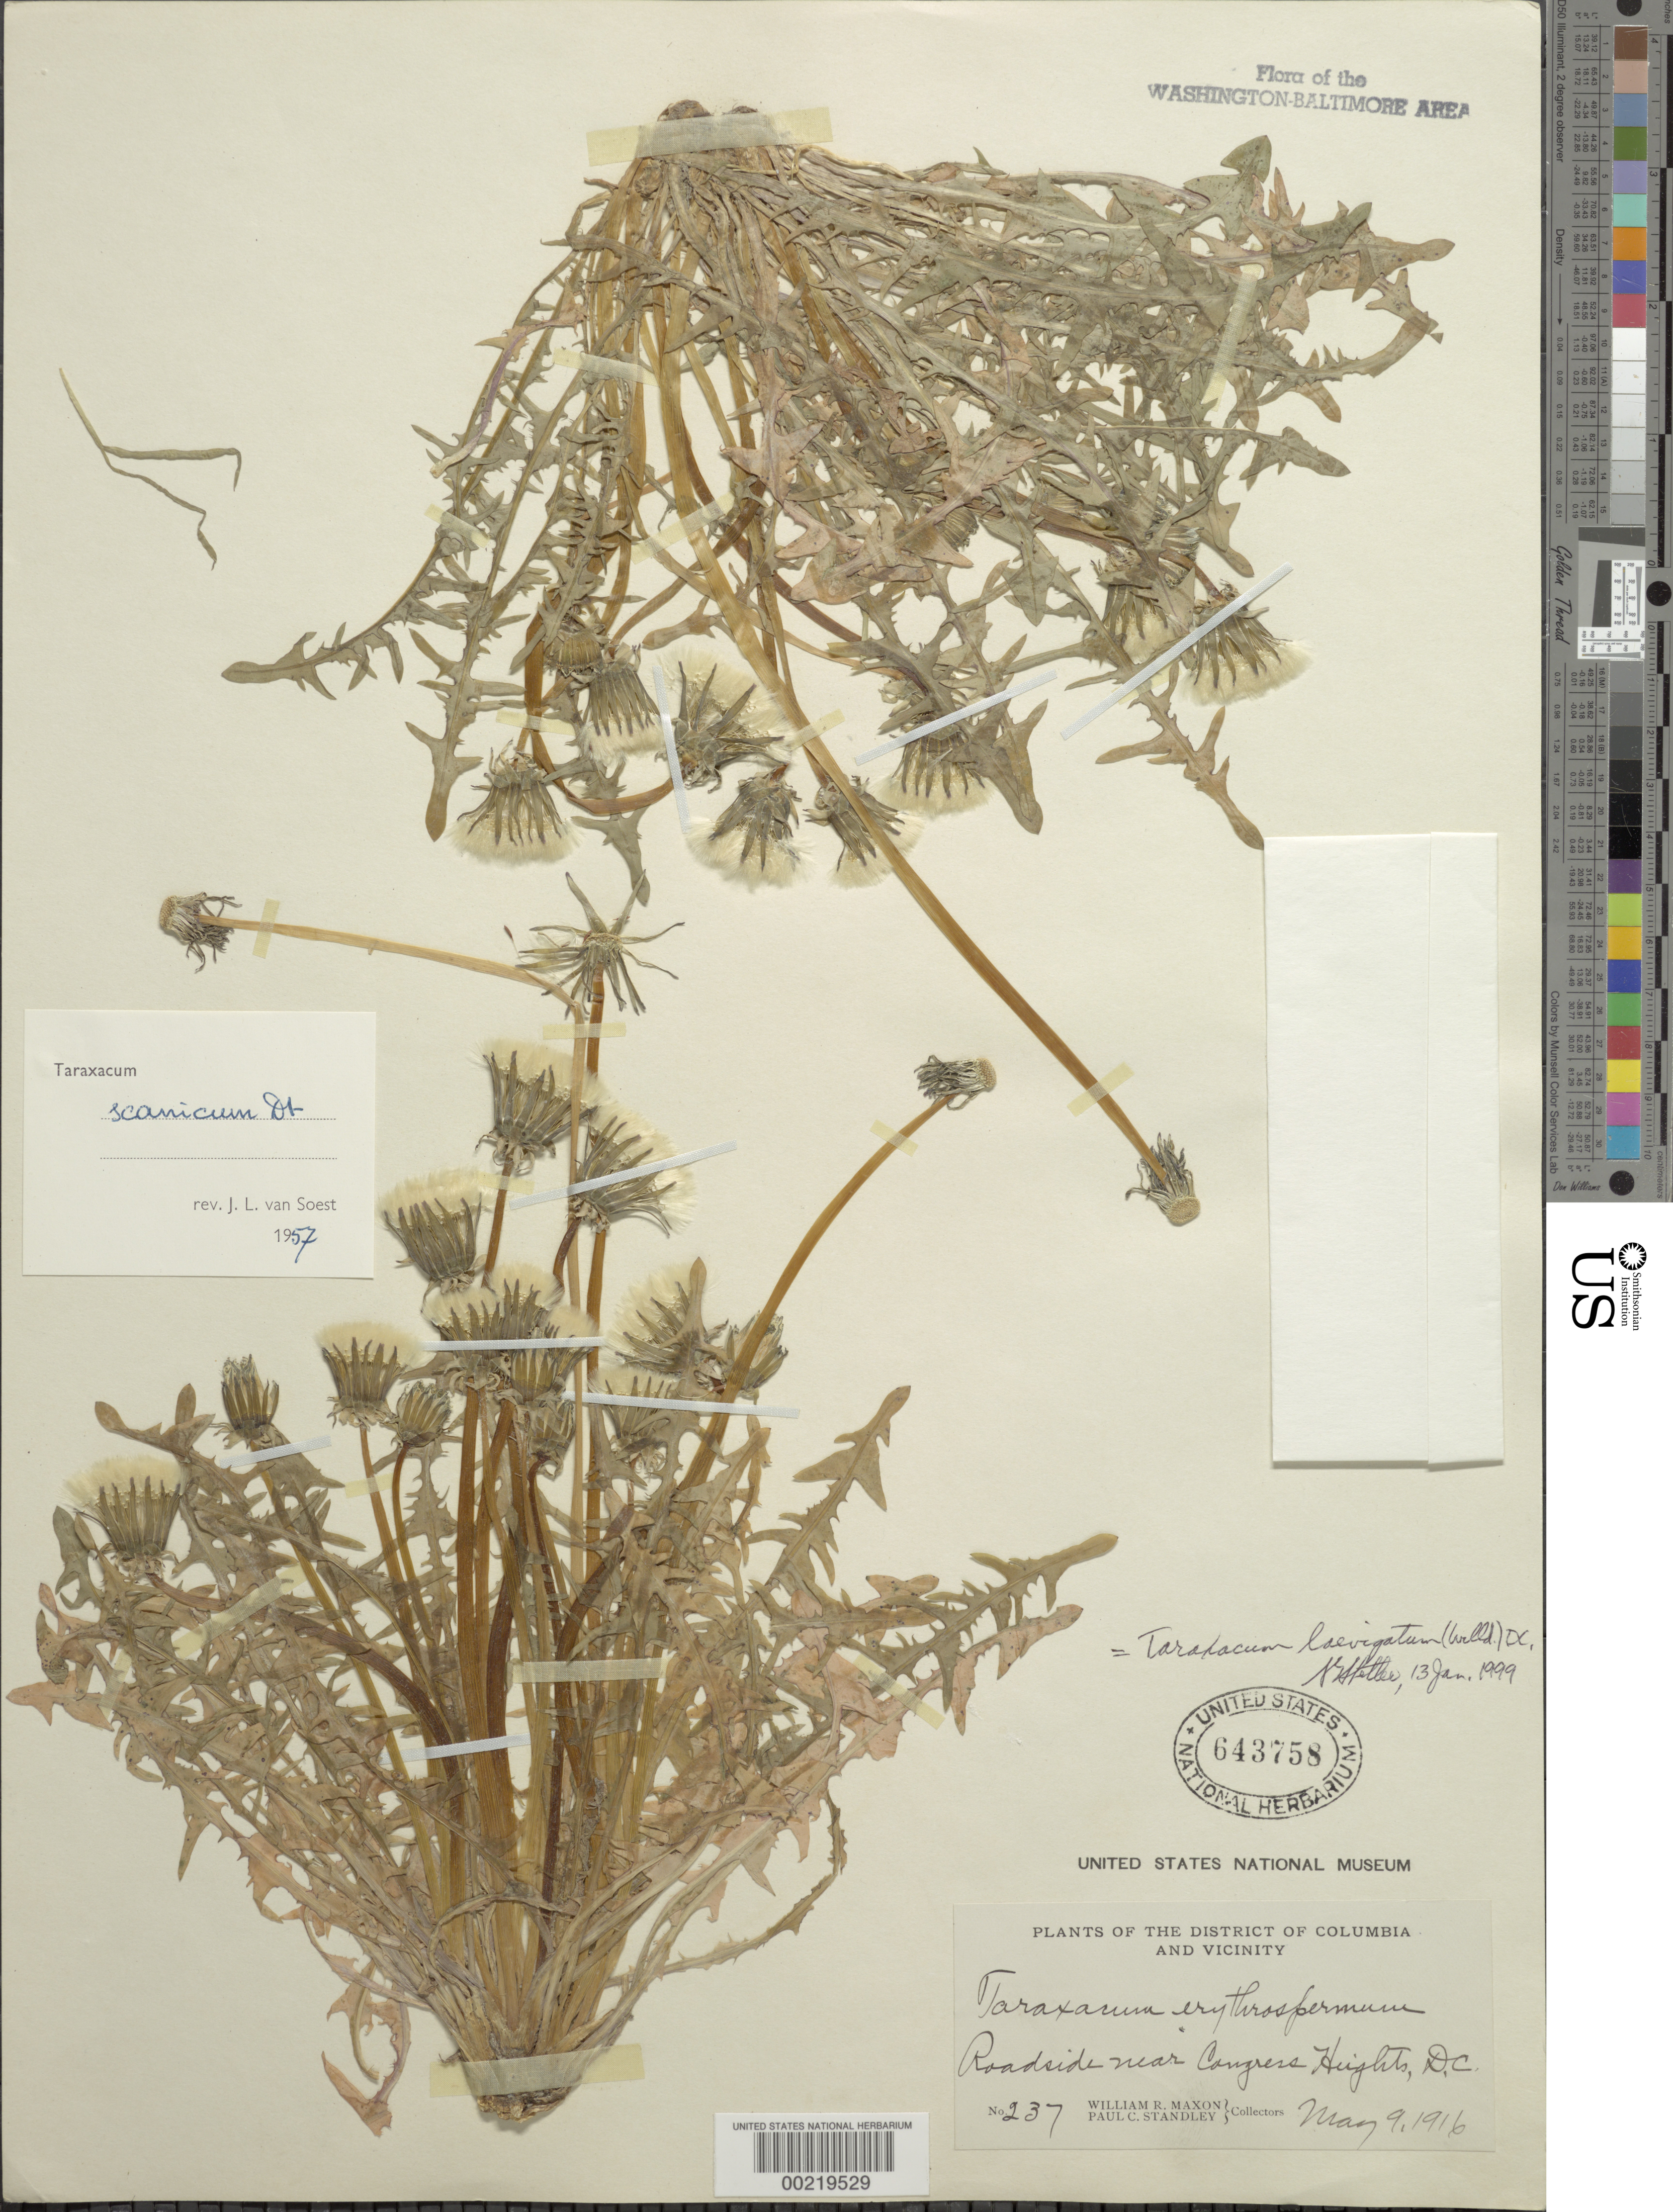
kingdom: Plantae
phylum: Tracheophyta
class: Magnoliopsida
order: Asterales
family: Asteraceae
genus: Taraxacum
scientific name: Taraxacum erythrospermum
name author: Andrz. ex Besser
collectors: W. R. Maxon & P. C. Standley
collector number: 237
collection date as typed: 09 May 1916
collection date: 1916-05-09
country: United States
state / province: District of Columbia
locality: Congress Heights vicinity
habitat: Roadside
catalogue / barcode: US 643758